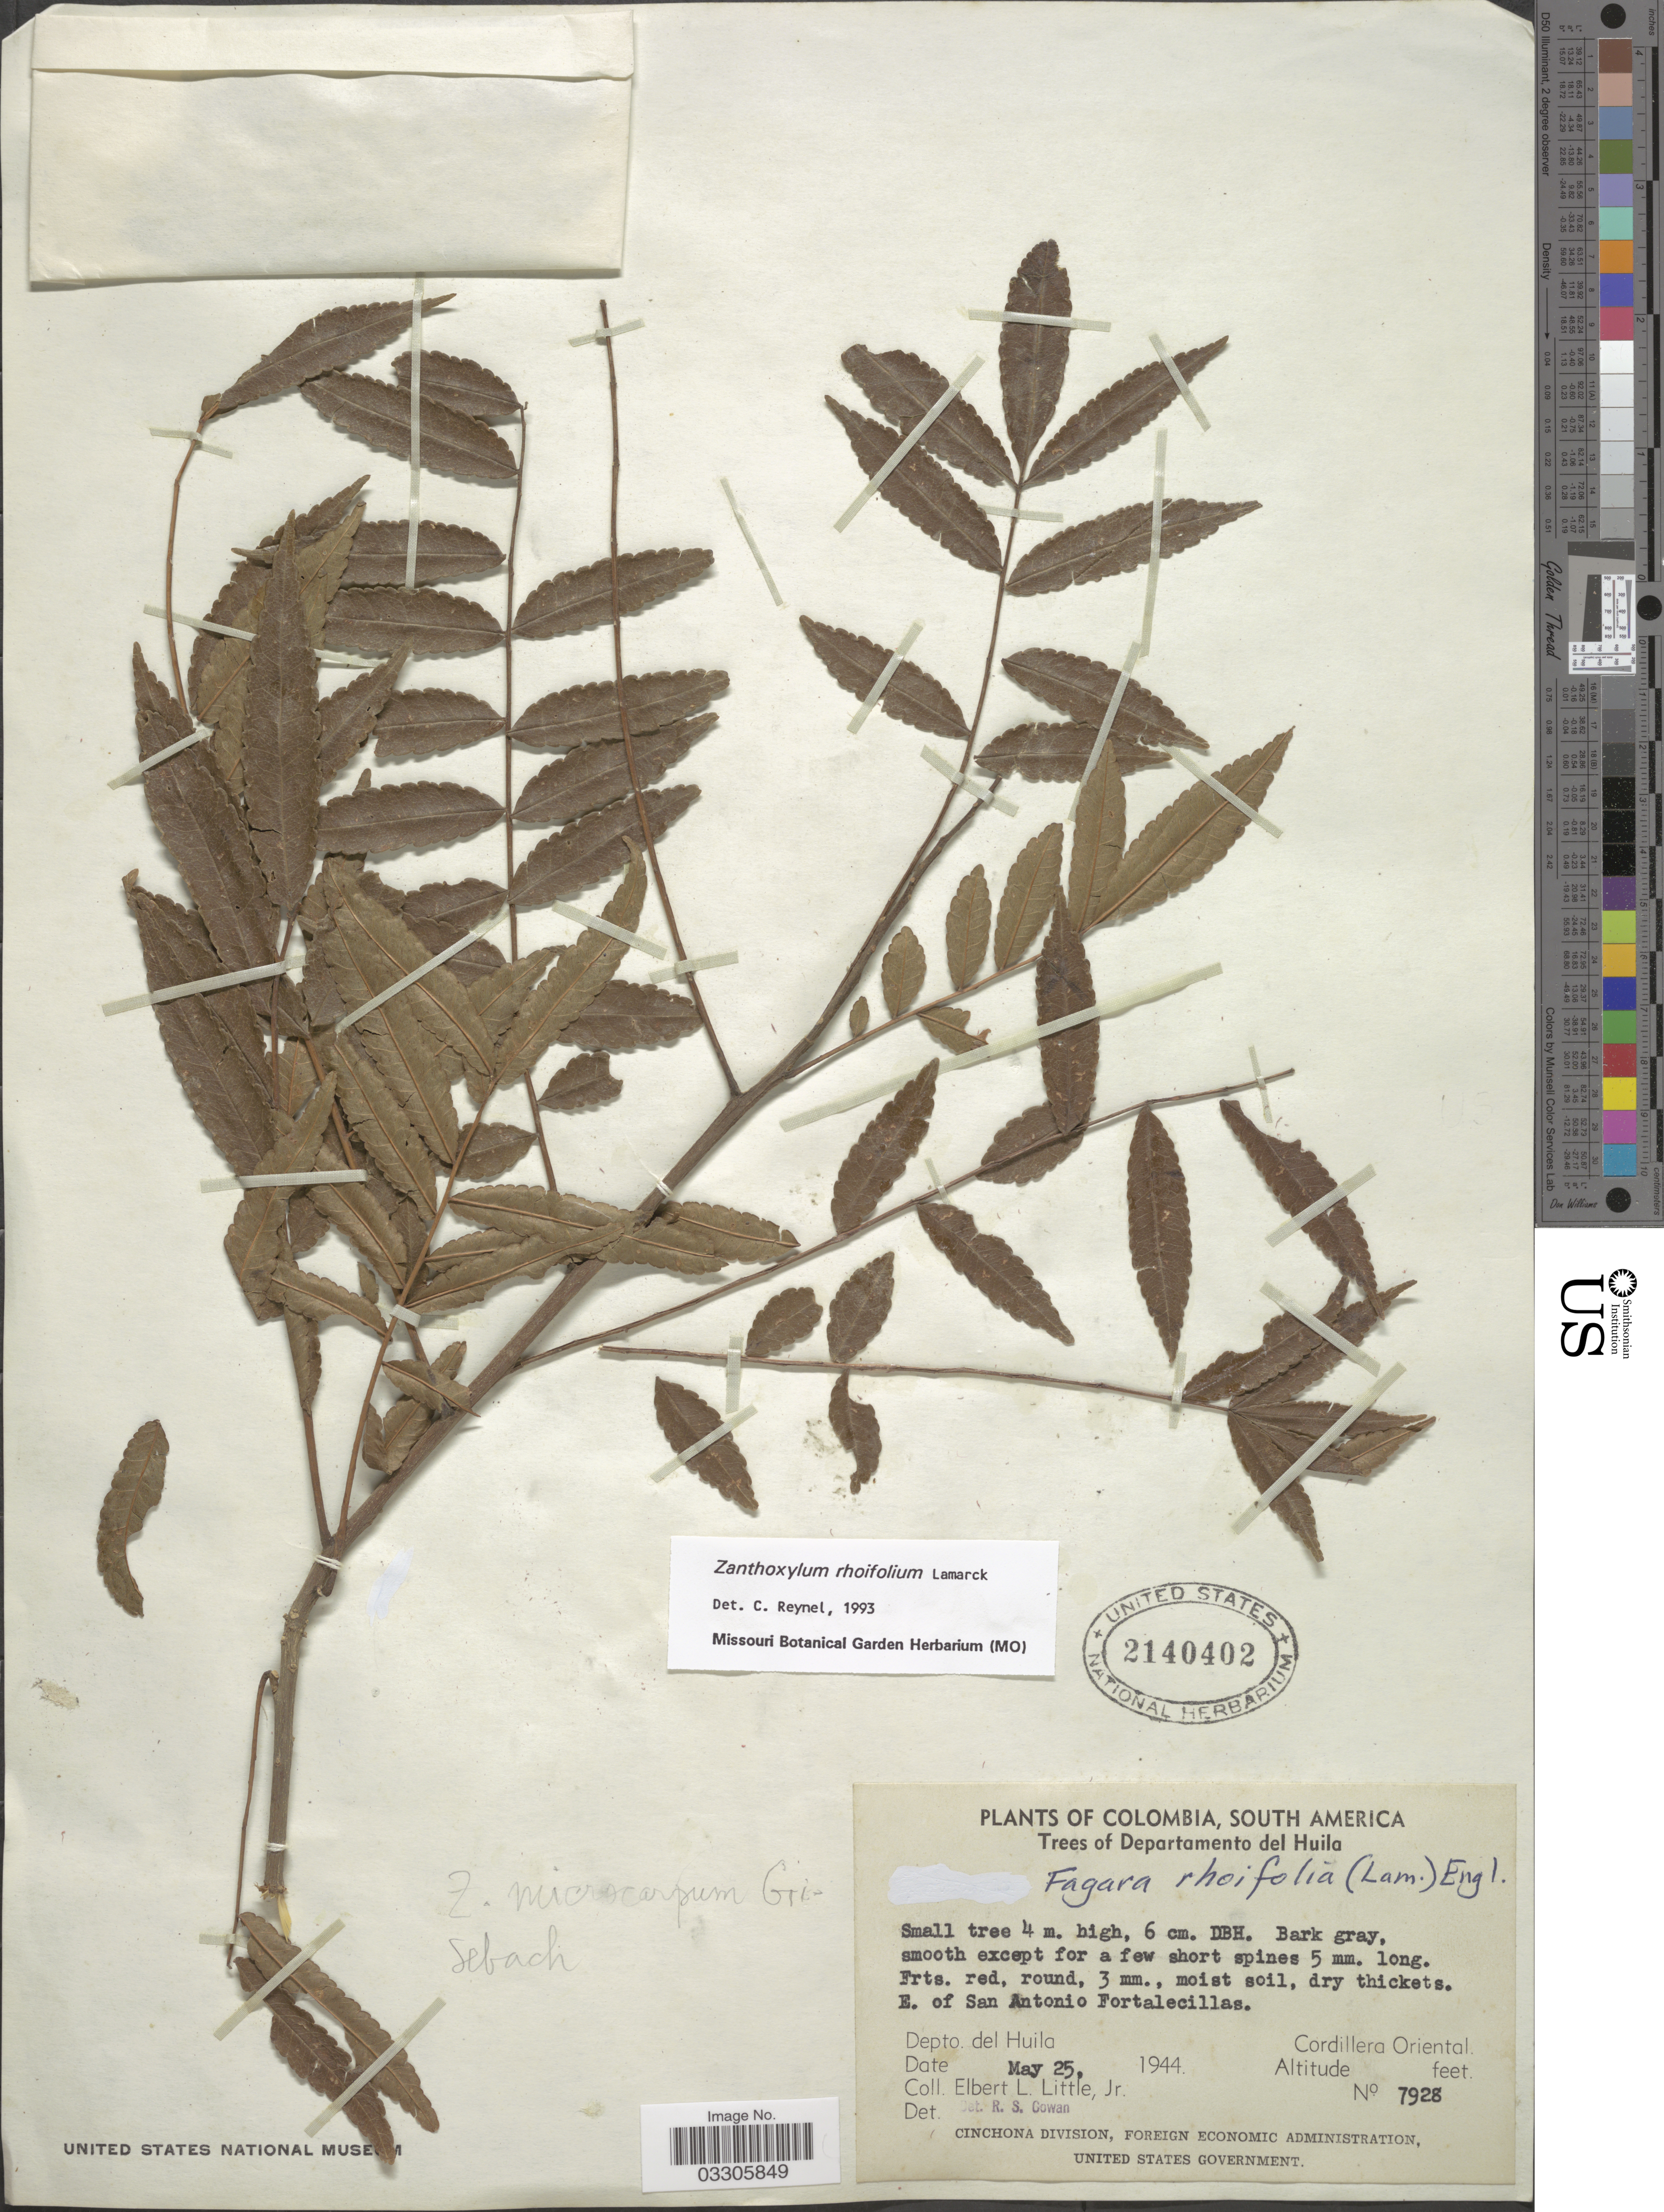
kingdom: Plantae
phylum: Tracheophyta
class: Magnoliopsida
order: Sapindales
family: Rutaceae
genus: Zanthoxylum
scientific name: Zanthoxylum rhoifolium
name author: Lam.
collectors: E. L. Little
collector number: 7928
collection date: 1944-05-25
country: Colombia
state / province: Huila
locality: Departamento del Huila, E. of San Antonio Fortalecillas, Depto. del Huila, Cordillera Oriental.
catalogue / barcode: US 2140402